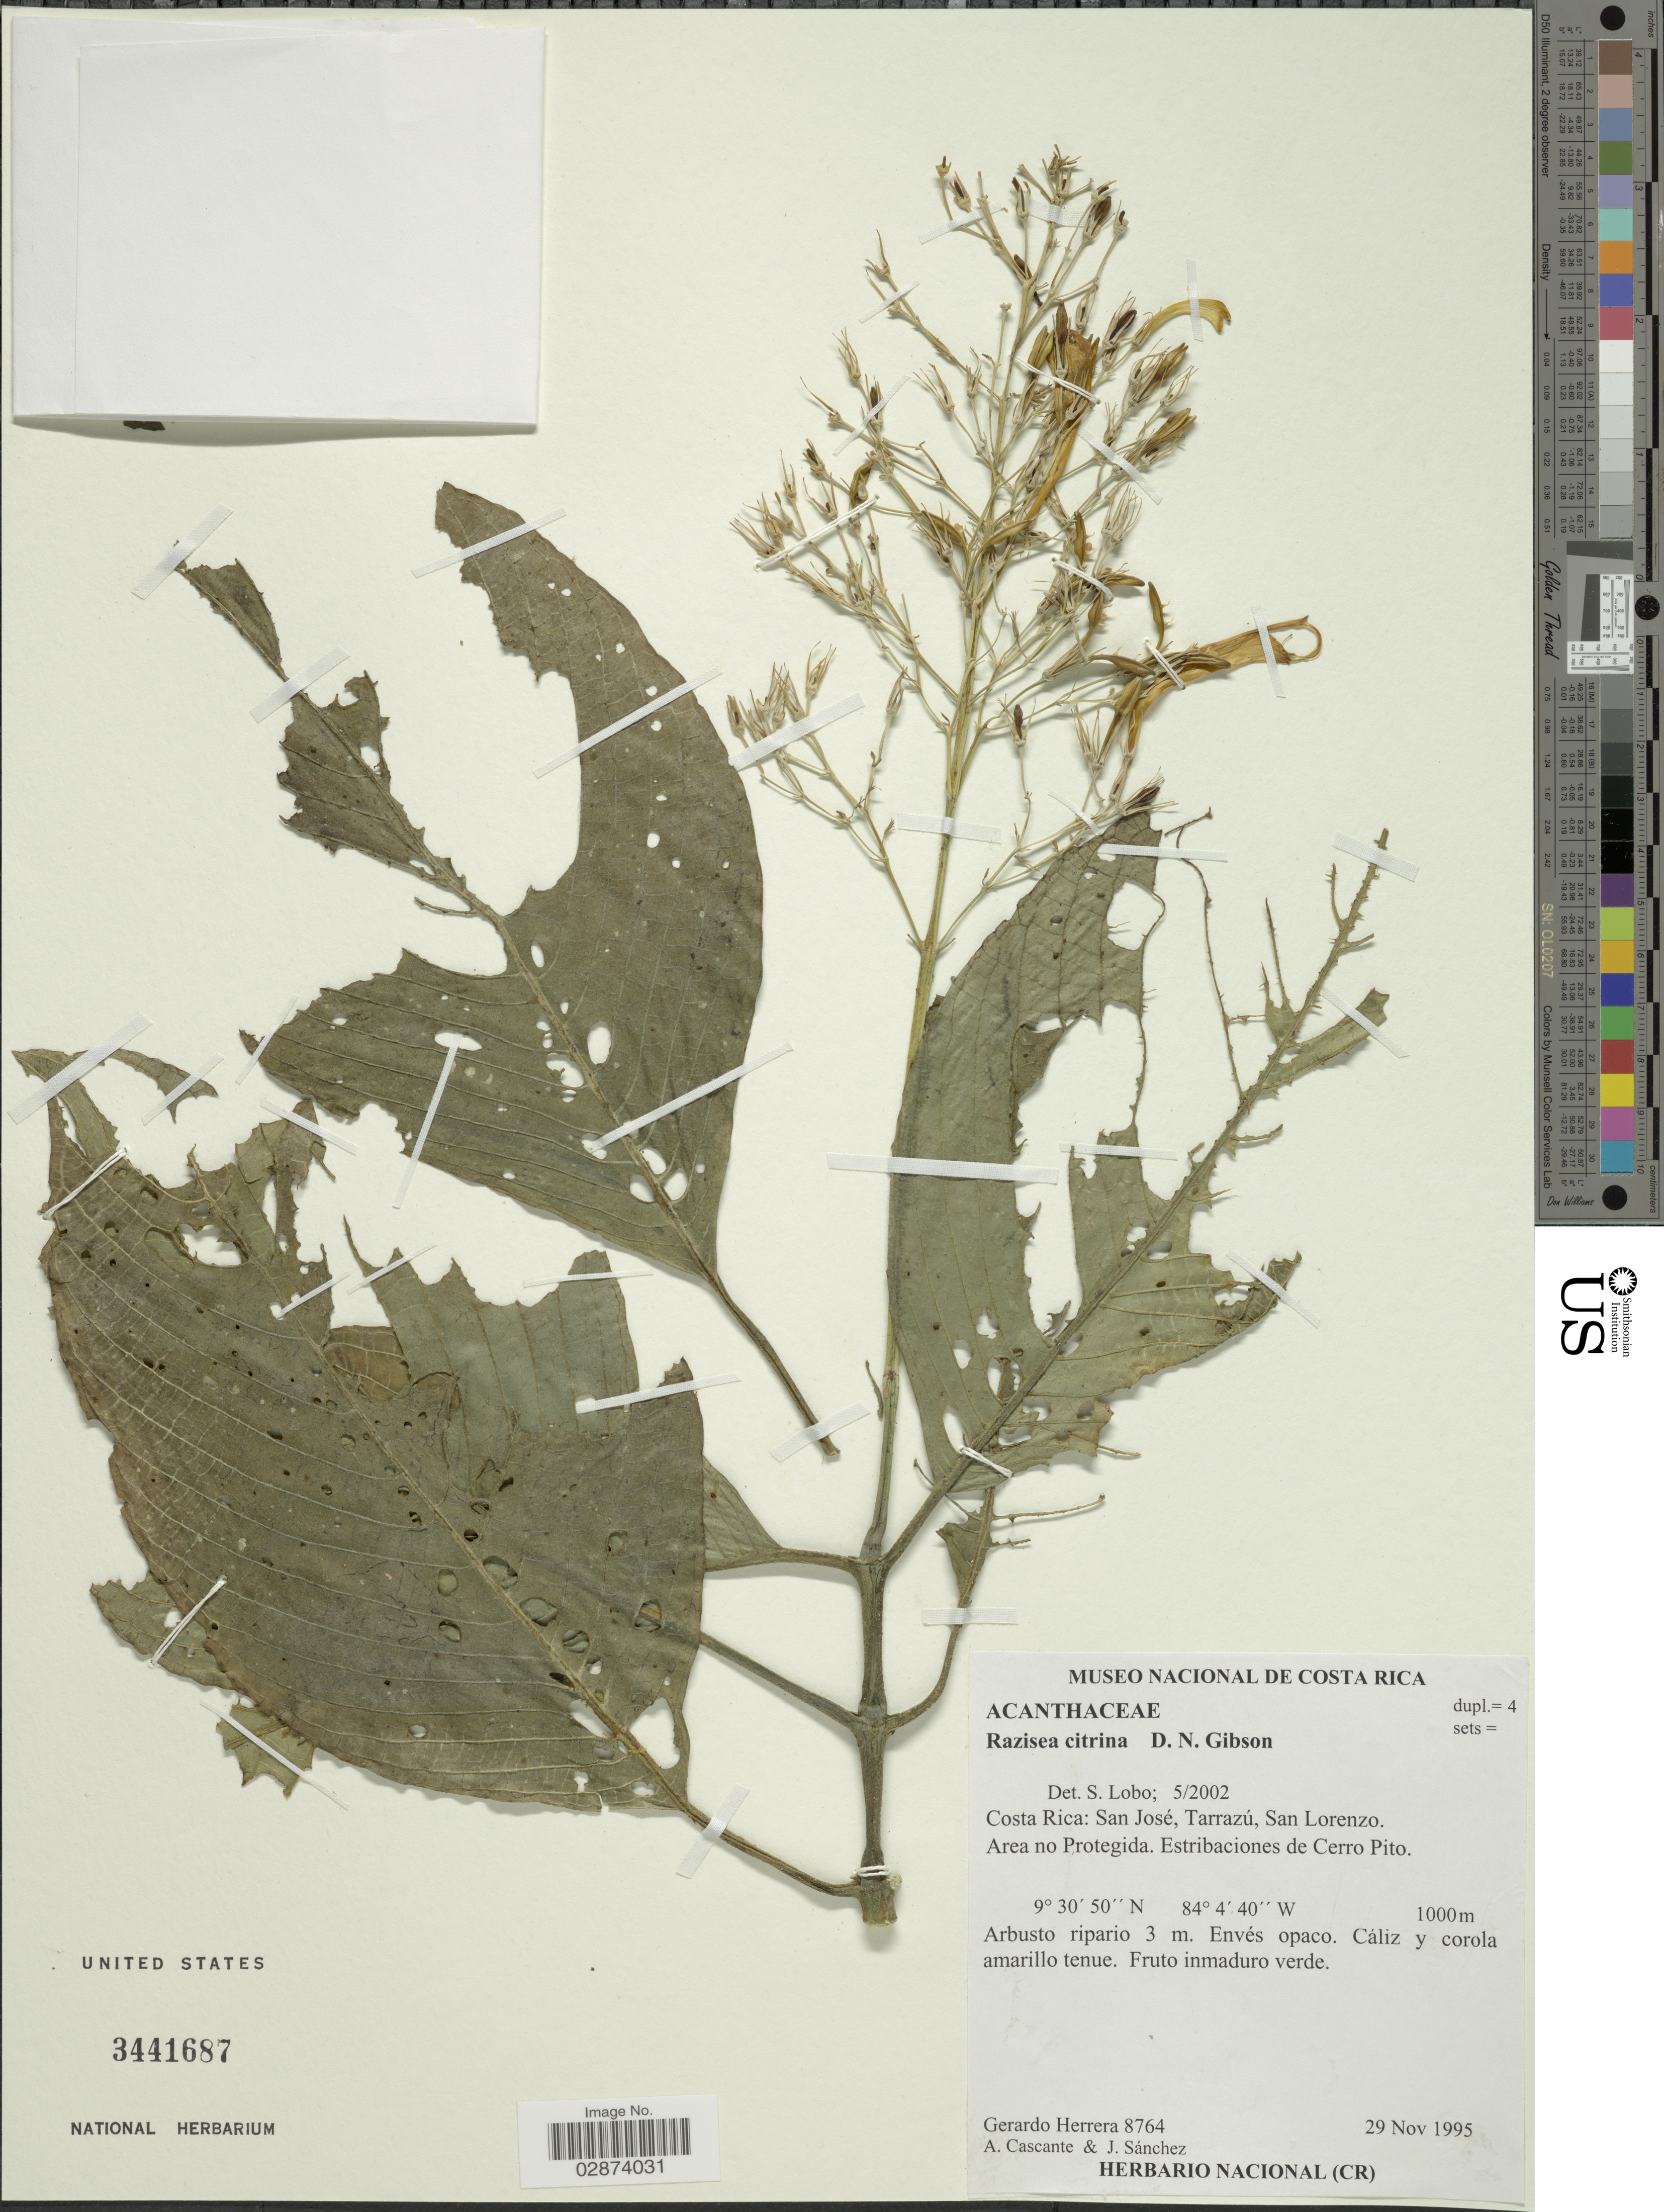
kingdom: Plantae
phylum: Tracheophyta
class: Magnoliopsida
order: Lamiales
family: Acanthaceae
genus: Razisea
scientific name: Razisea citrina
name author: D.N. Gibson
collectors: G. Herrera, A. Cascante & J. Sánchez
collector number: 8764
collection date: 1995-11-29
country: Costa Rica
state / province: San José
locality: Tarrazú, San Lorenzo. Area no Protegida. Estribaciones de Cerro Pito.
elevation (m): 1000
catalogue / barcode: US 3441687